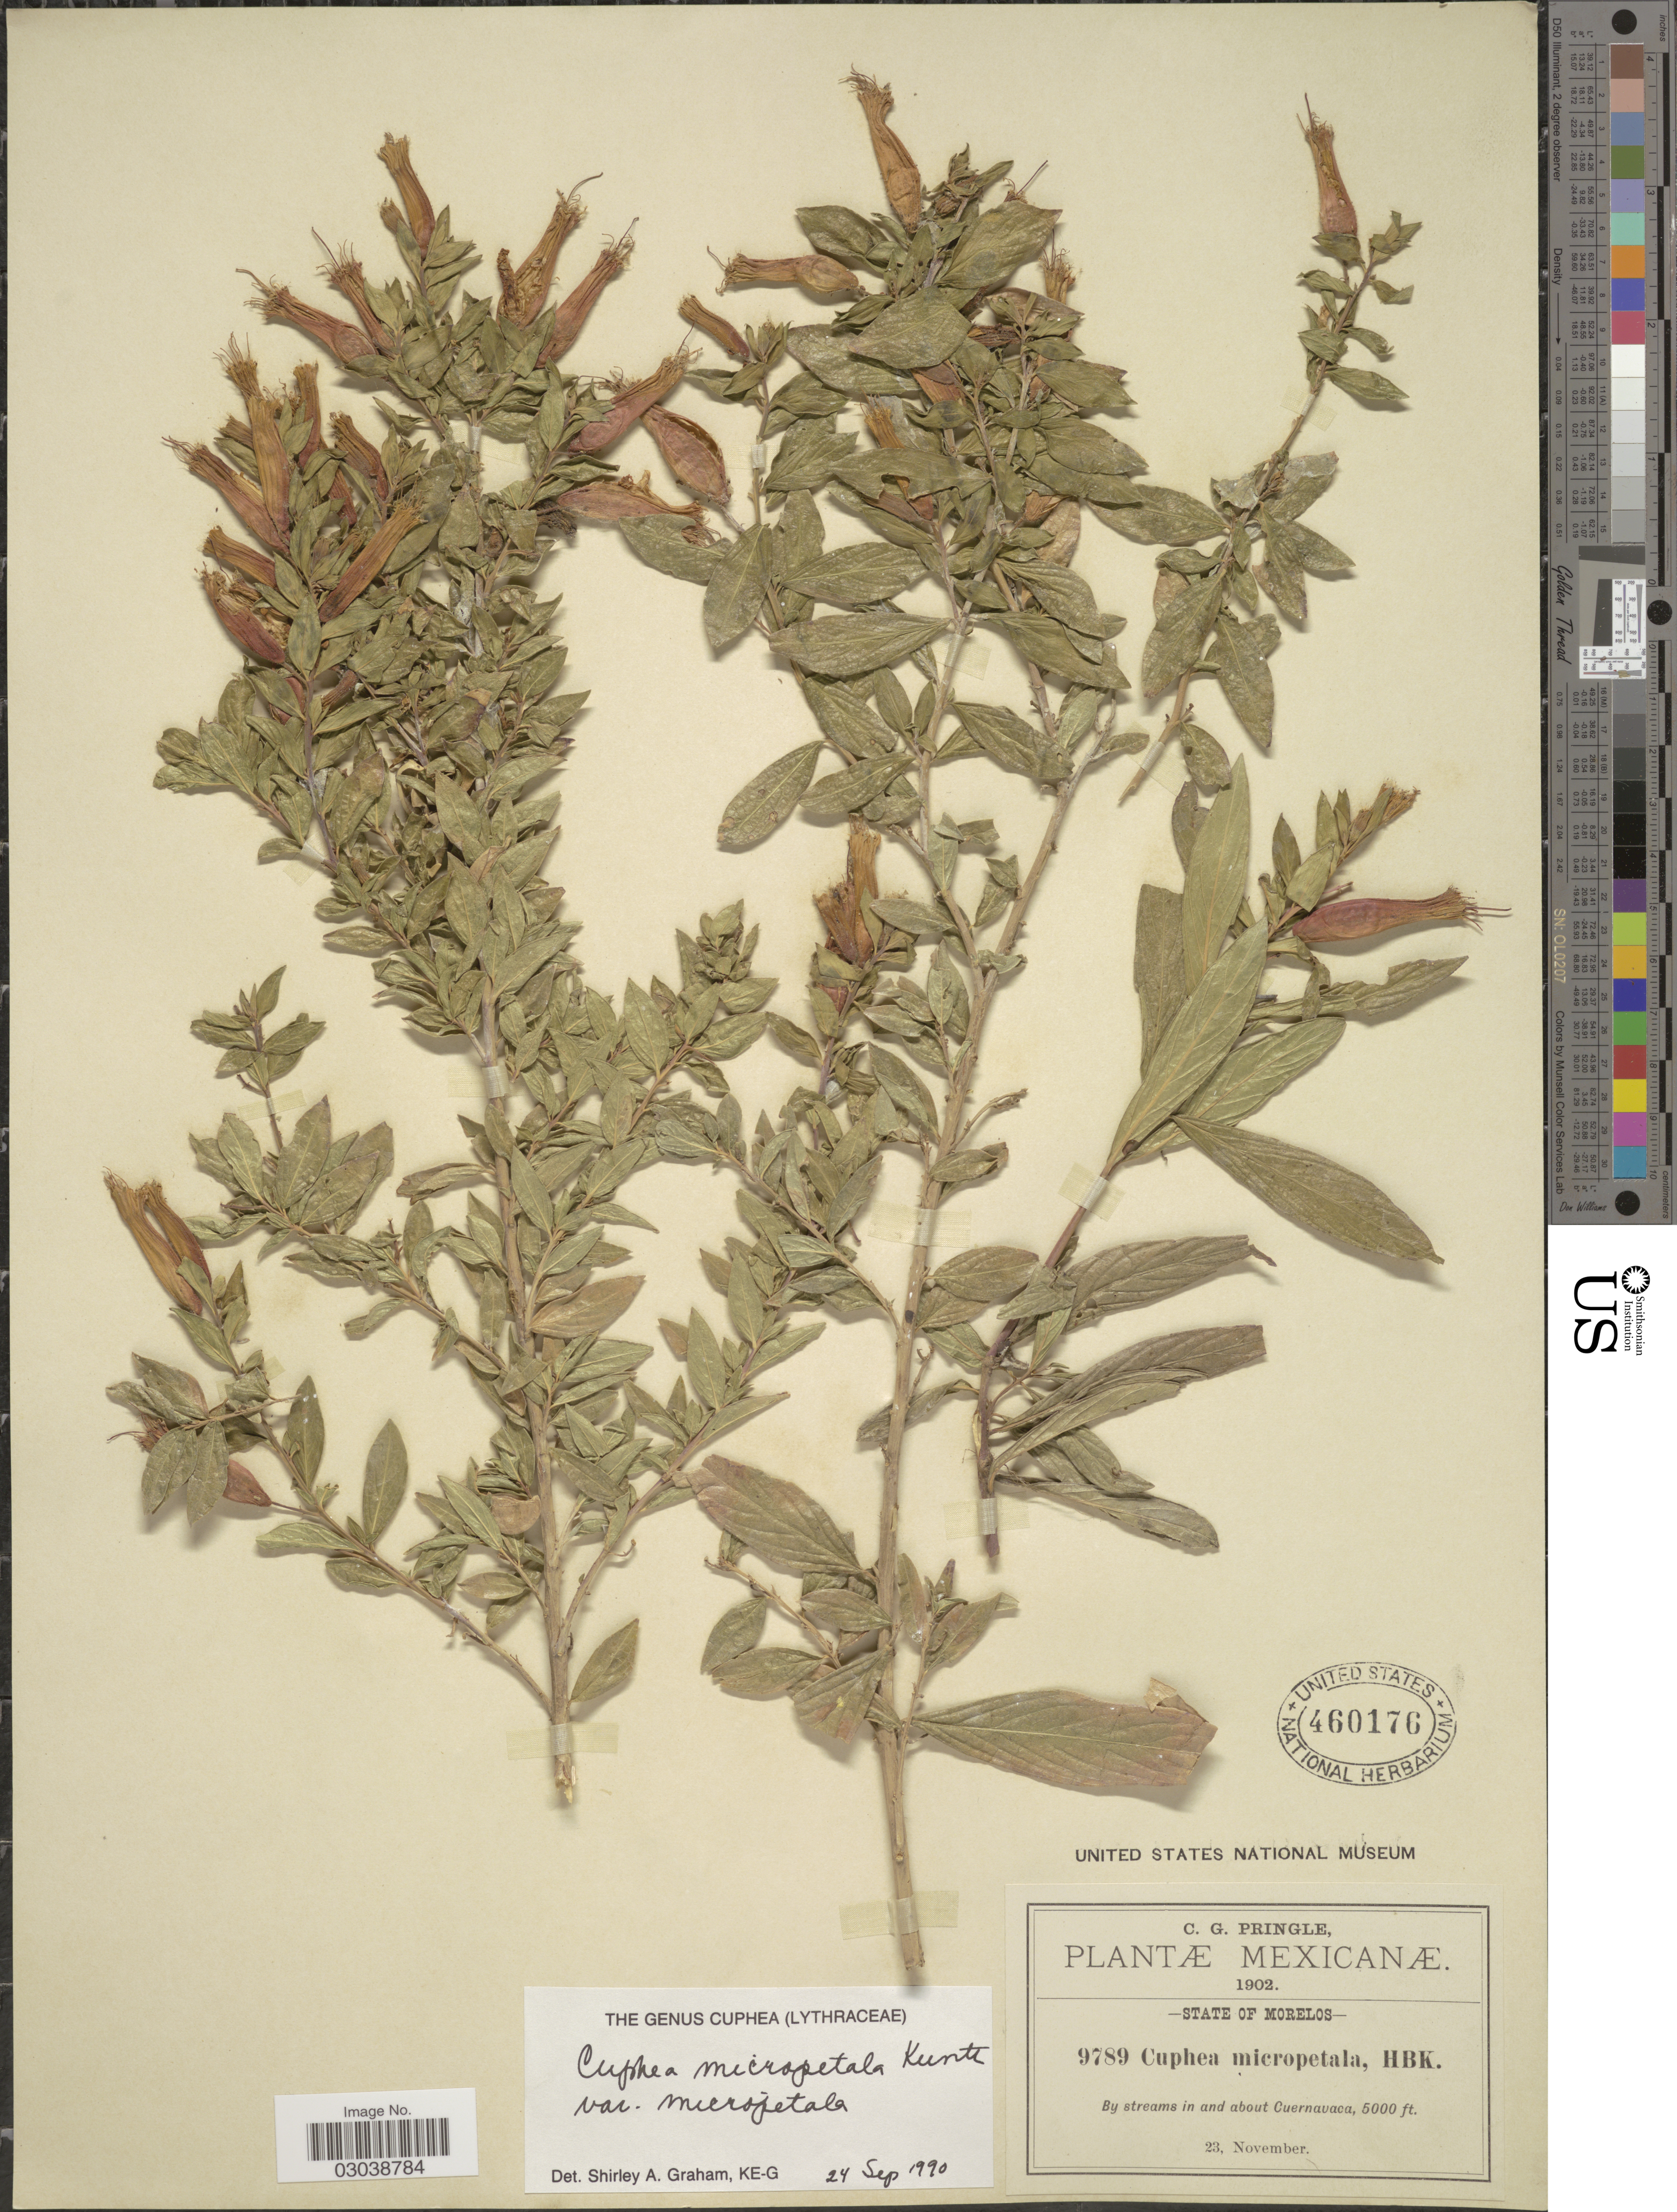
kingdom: Plantae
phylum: Tracheophyta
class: Magnoliopsida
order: Myrtales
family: Lythraceae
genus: Cuphea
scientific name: Cuphea micropetala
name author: Kunth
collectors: C. G. Pringle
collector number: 9789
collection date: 1902-11-23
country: Mexico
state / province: Morelos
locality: By streams in and about Cuernavaca.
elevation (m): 1524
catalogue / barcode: US 460176